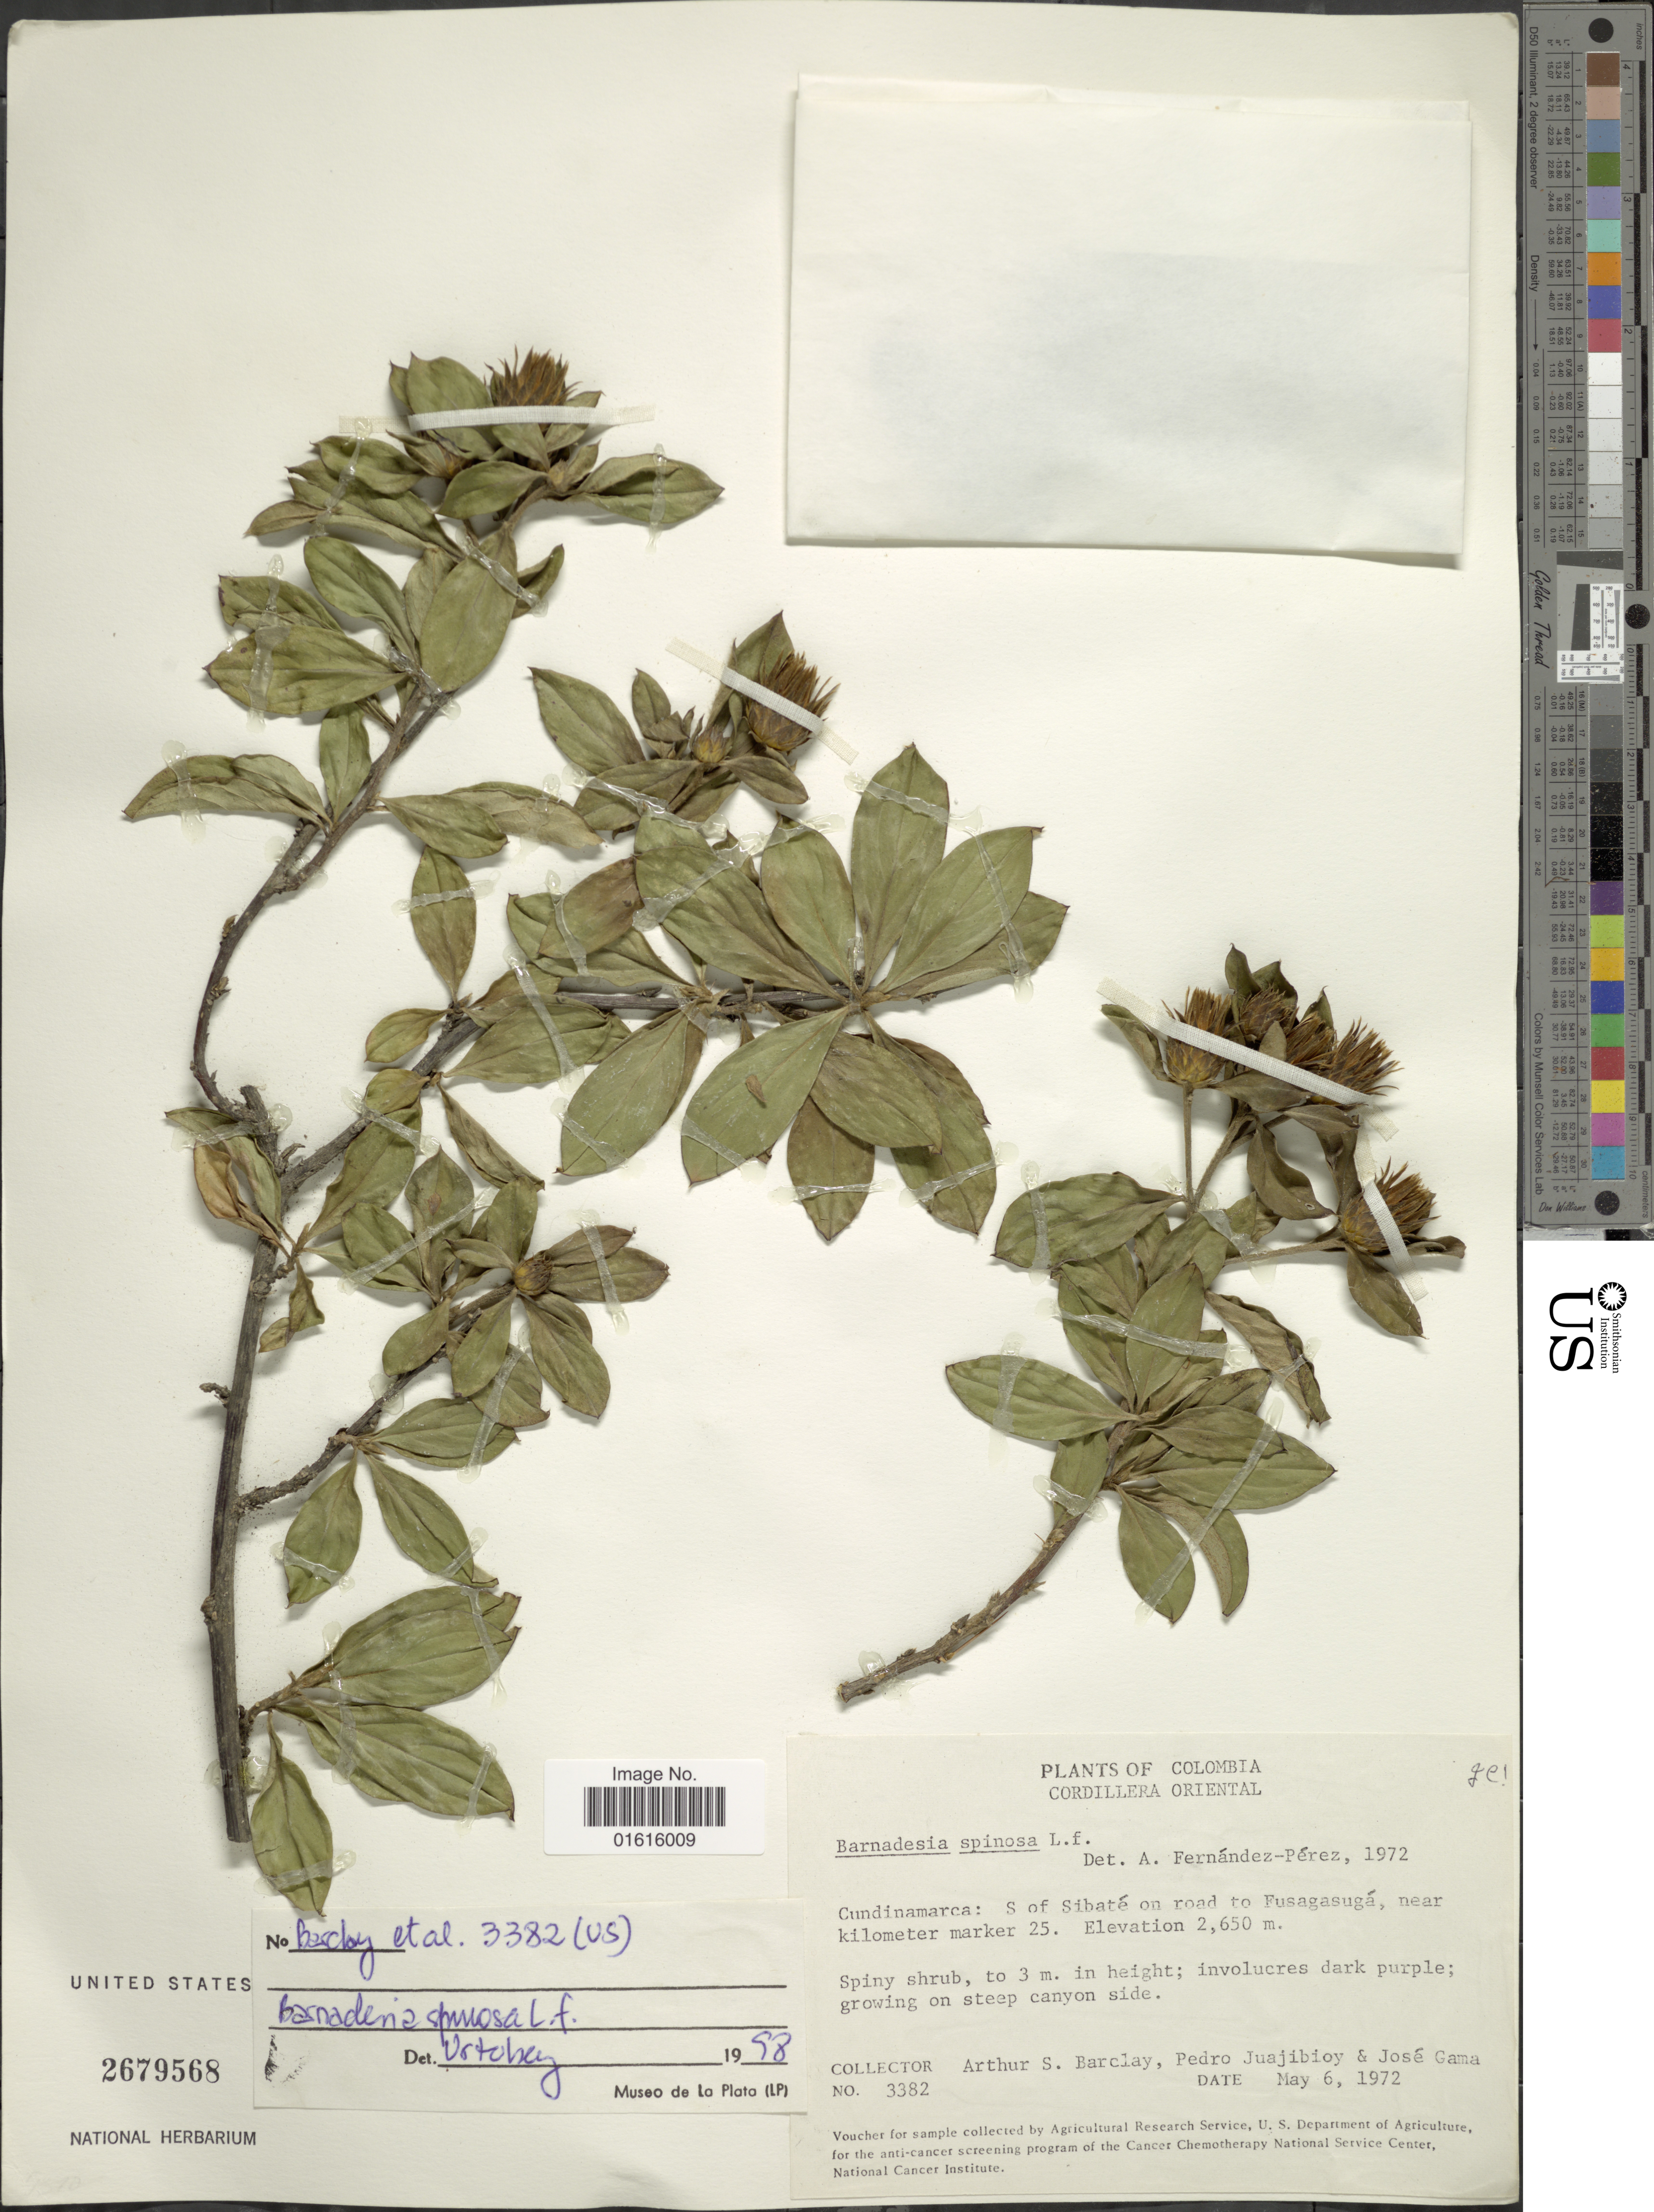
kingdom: Plantae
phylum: Tracheophyta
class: Magnoliopsida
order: Asterales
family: Asteraceae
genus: Barnadesia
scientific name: Barnadesia spinosa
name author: L. f.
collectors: A. S. Barclay, P. Juajibioy & J. Gama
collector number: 3382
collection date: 1972-05-06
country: Colombia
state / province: Cundinamarca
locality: Cordillera Oriental, S of Sibate on road to Fusagasuga, near kilometer marker 25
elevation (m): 2650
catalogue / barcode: US 2679568